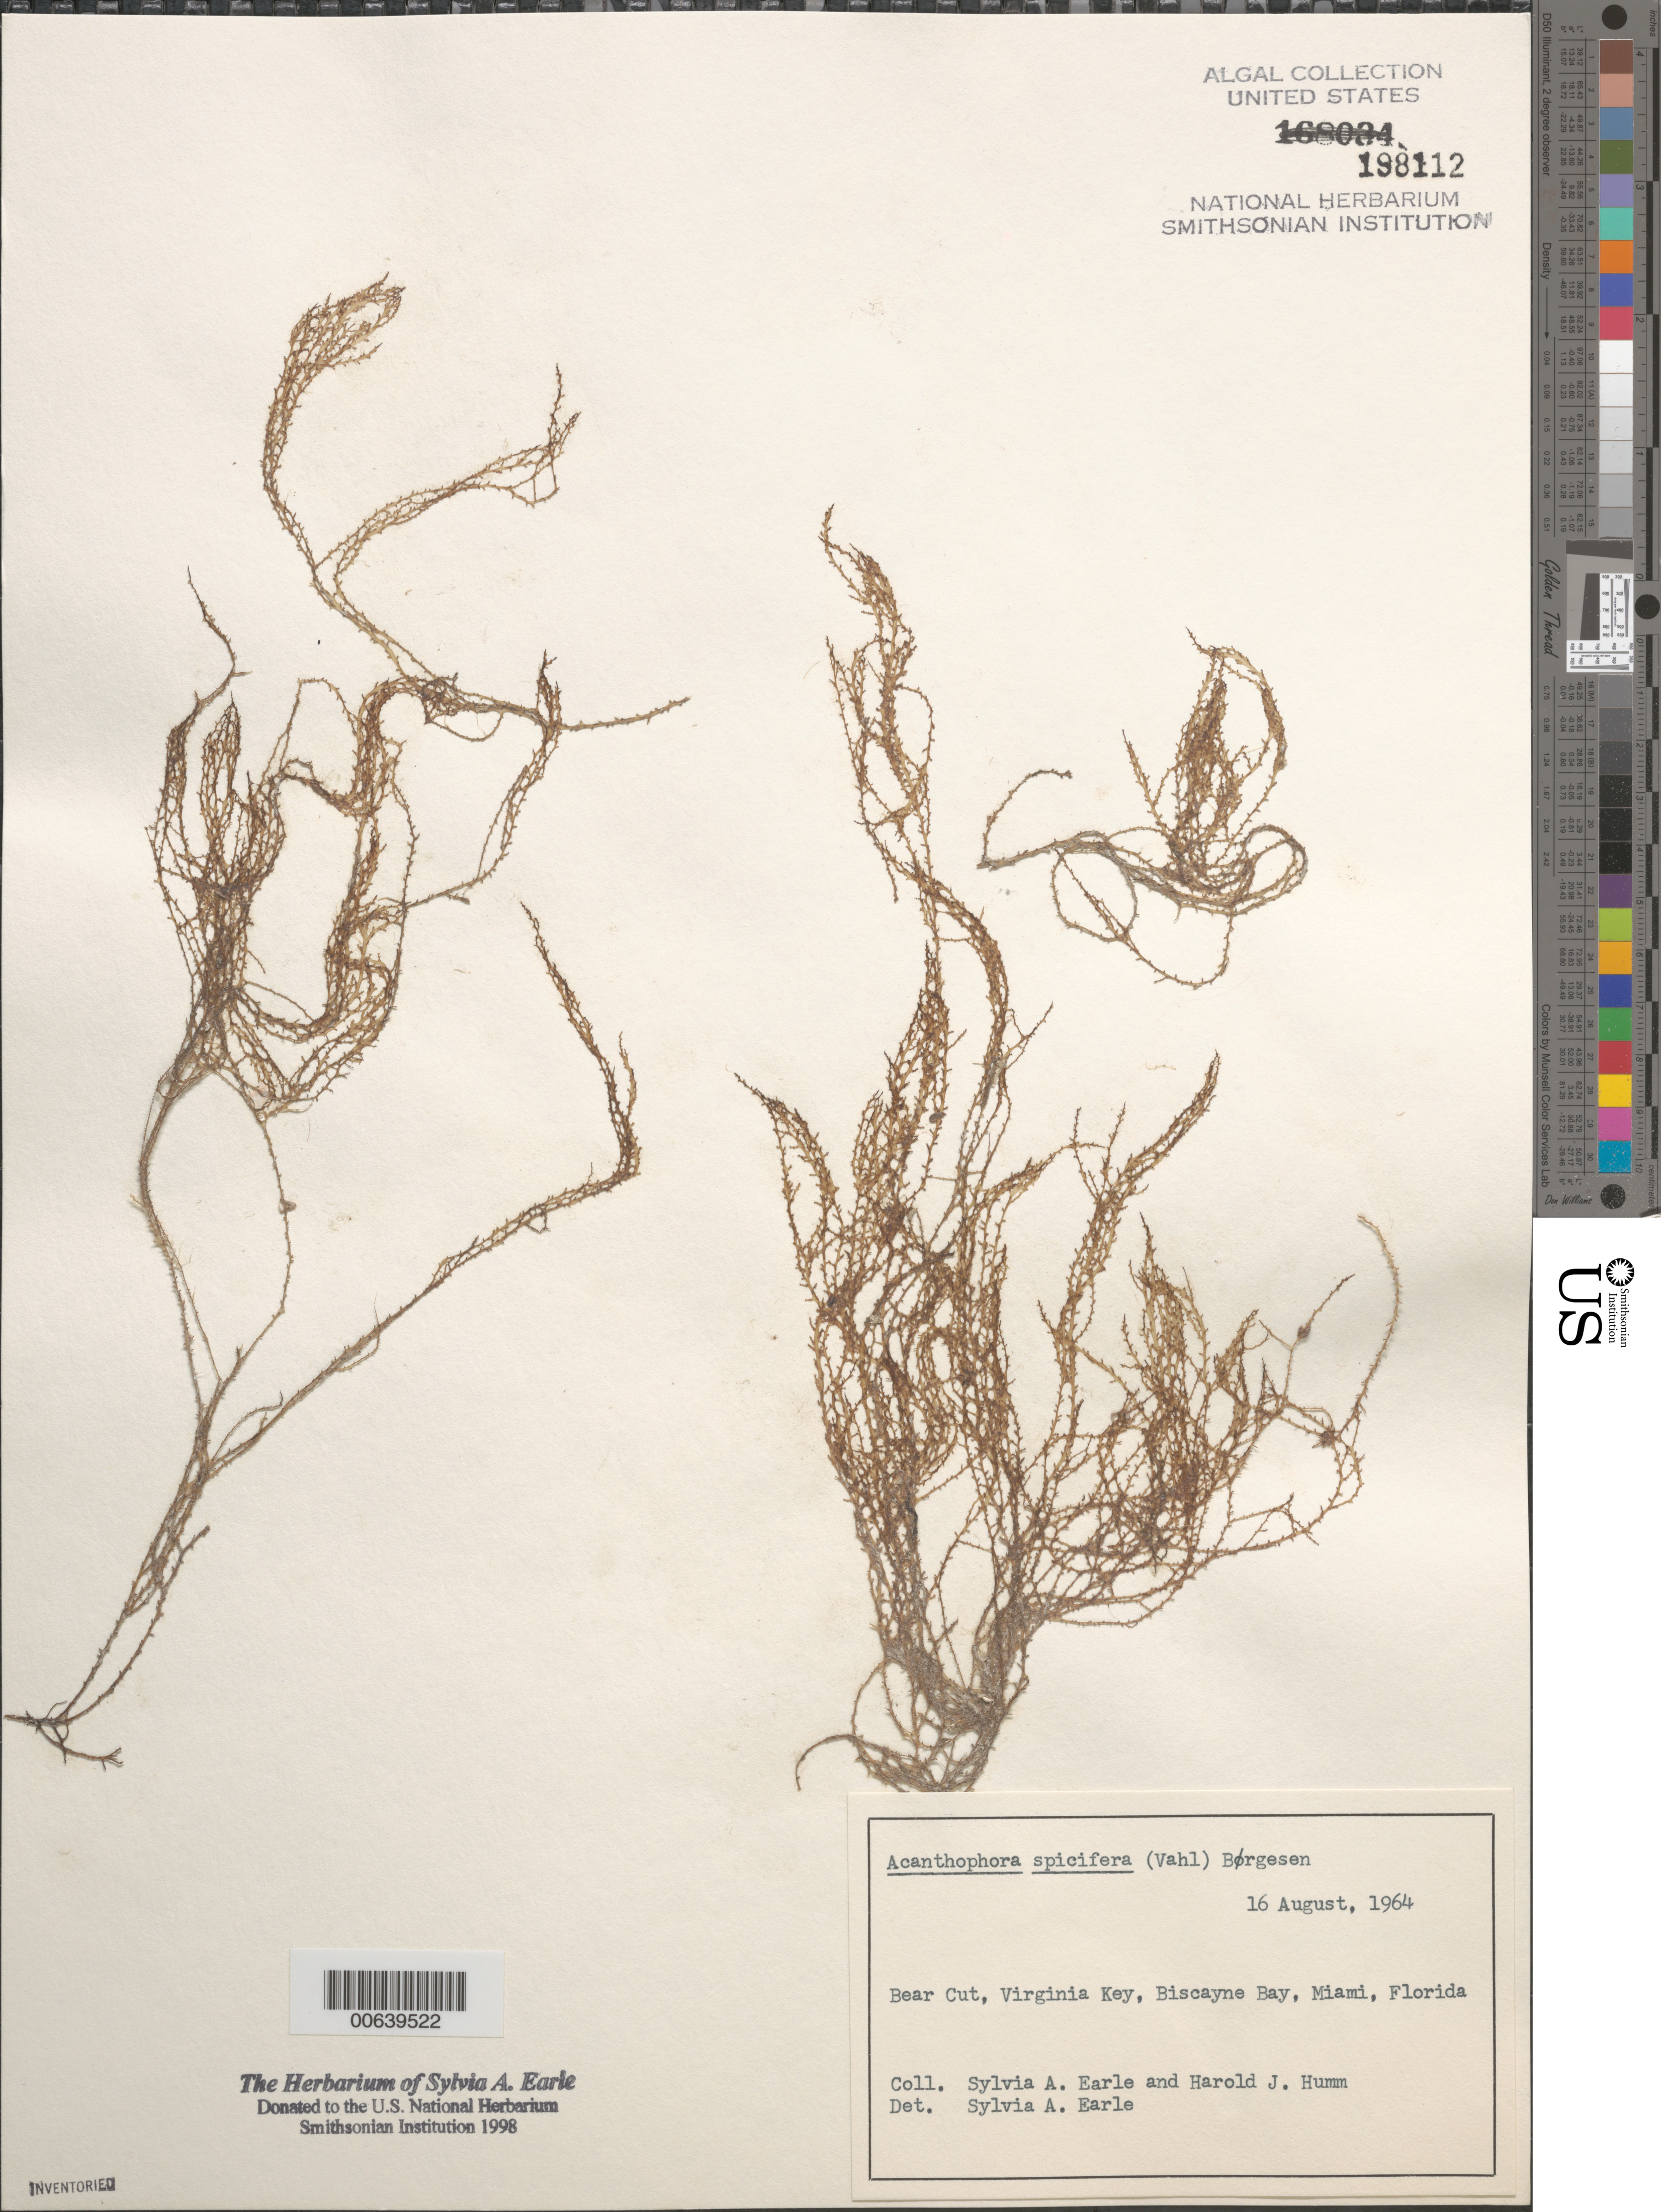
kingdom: Plantae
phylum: Rhodophyta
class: Florideophyceae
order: Ceramiales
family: Rhodomelaceae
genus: Acanthophora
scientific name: Acanthophora spicifera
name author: (Vahl) Børgesen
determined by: Earle, S. A.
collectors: S. A. Earle & H. J. Humm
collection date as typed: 16 Aug 1964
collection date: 1964-08-16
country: United States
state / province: Florida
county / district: Miami-Dade County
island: Virginia Key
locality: Bear Cut, Biscayne Bay, Miami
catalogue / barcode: US 198112